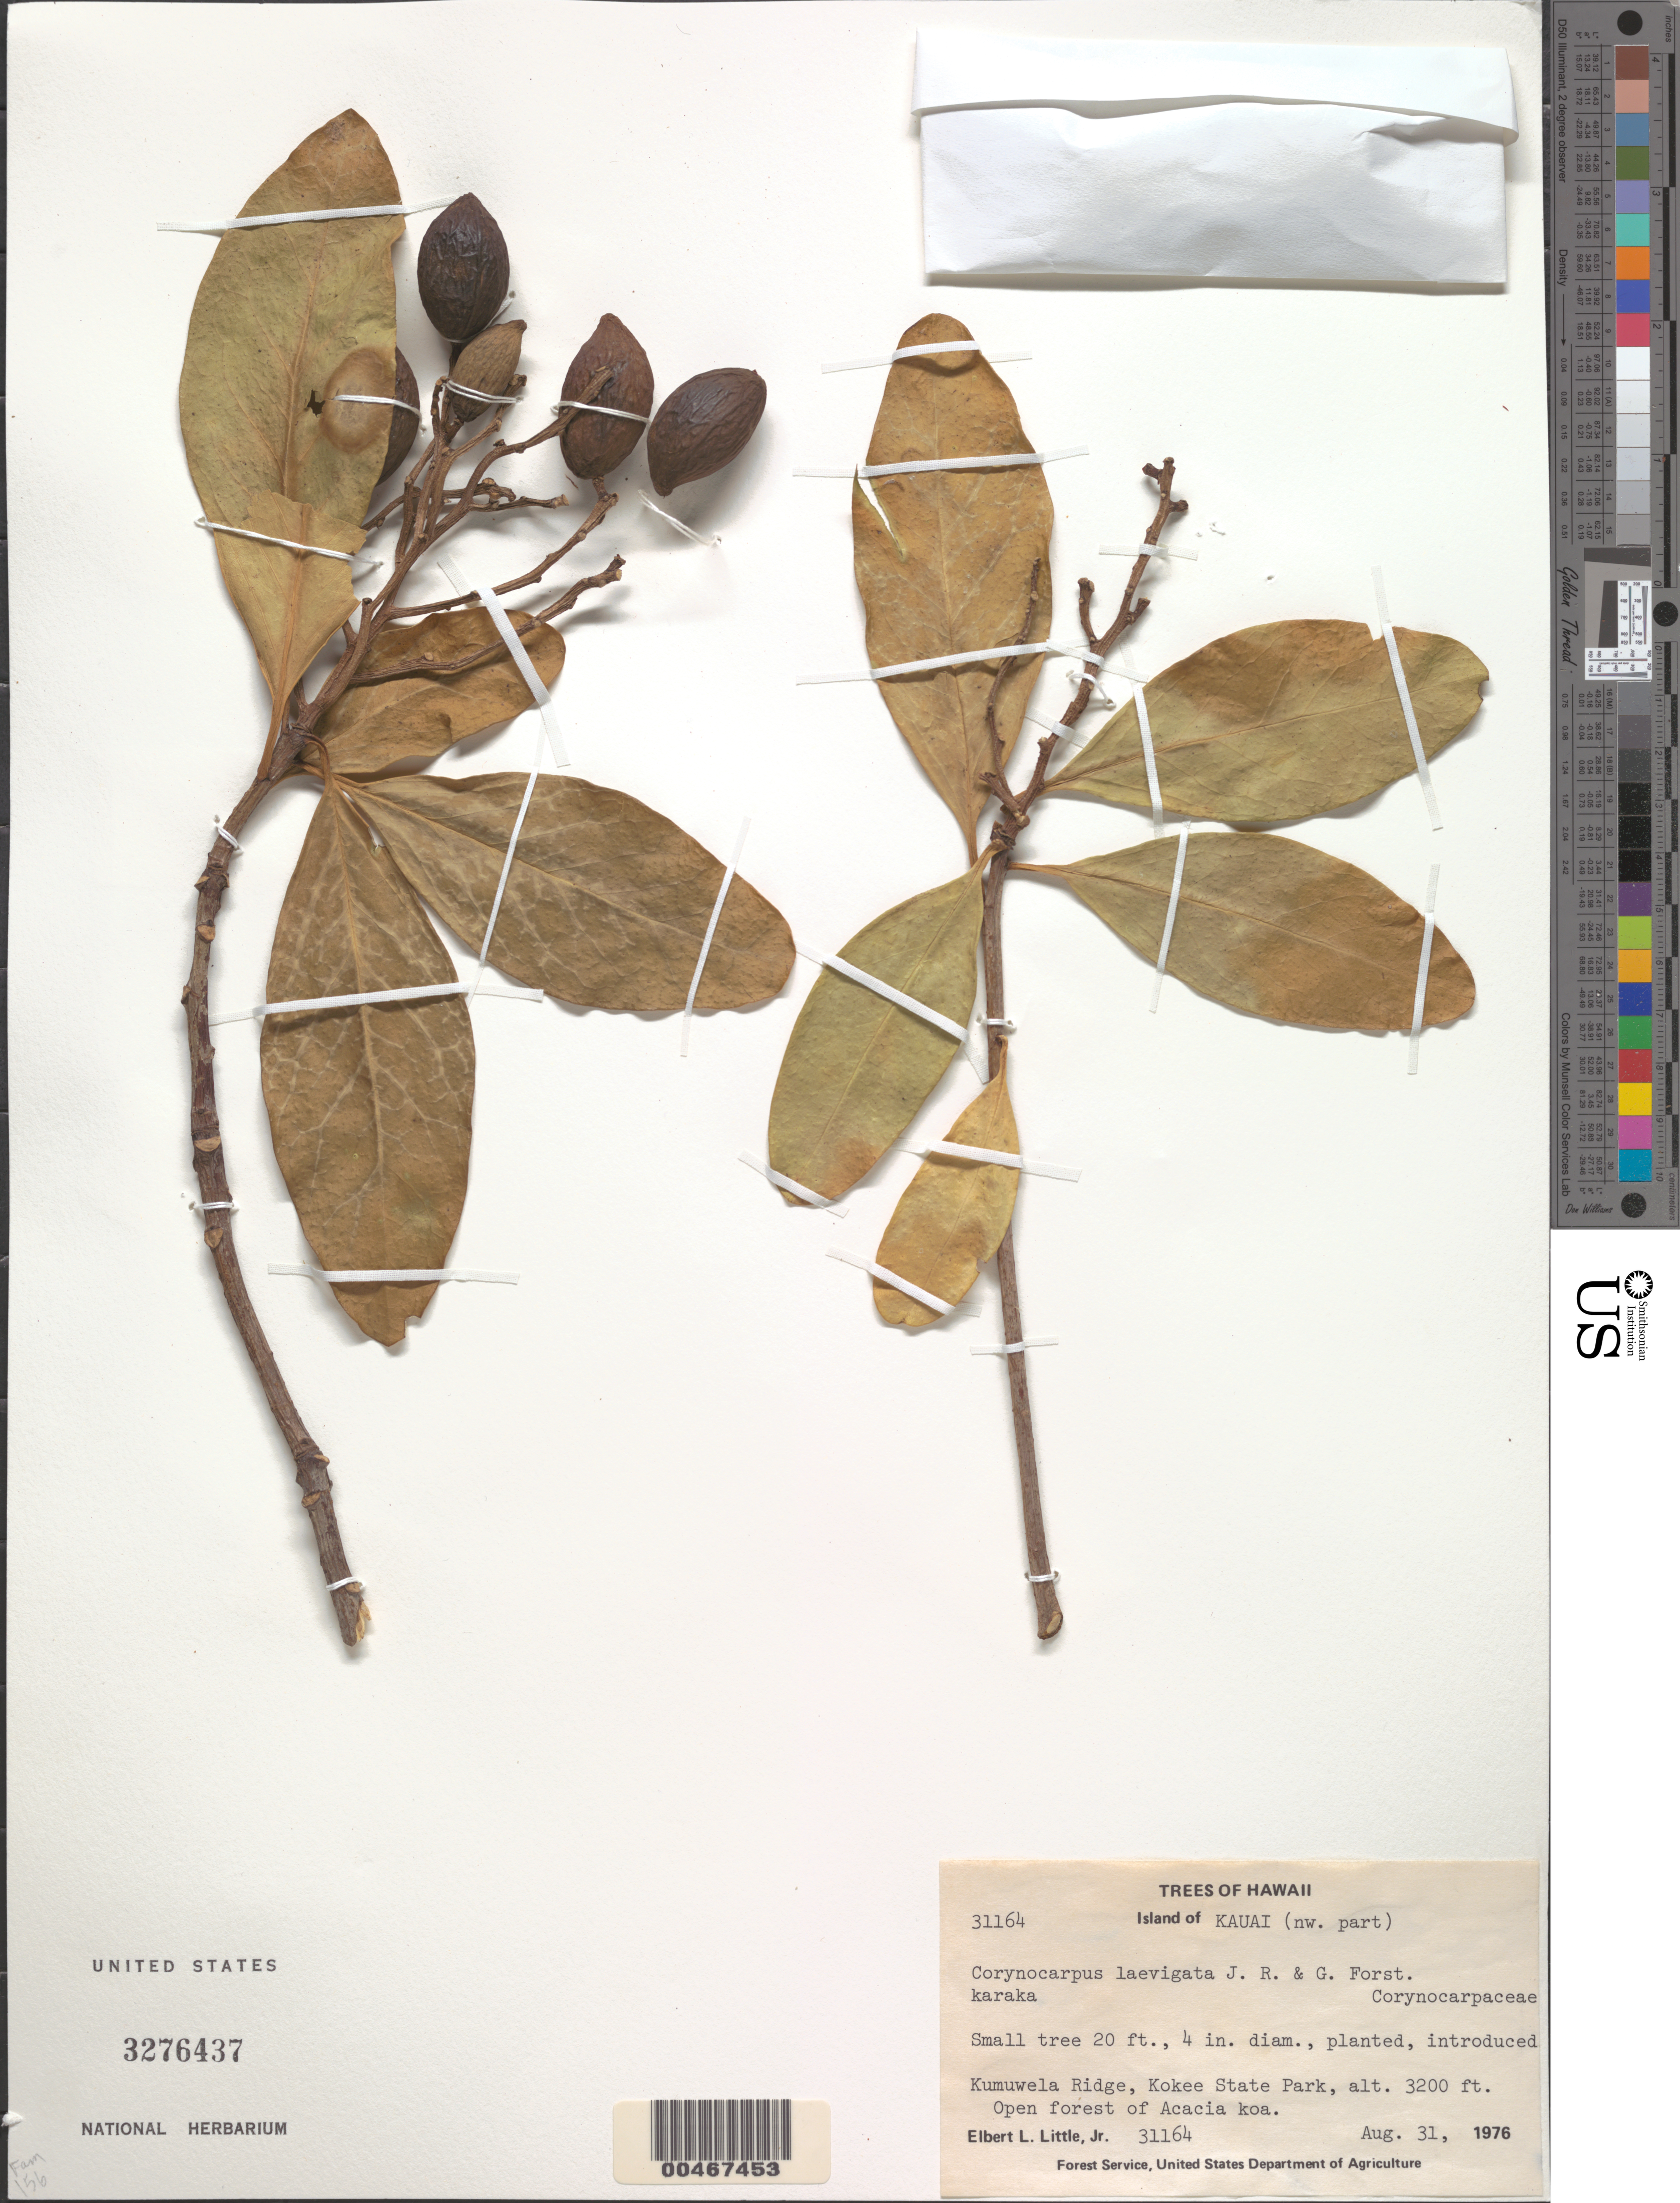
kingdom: Plantae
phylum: Tracheophyta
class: Magnoliopsida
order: Cucurbitales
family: Corynocarpaceae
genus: Corynocarpus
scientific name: Corynocarpus laevigatus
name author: J.R. Forst. & G. Forst.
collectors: E. L. Little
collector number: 31164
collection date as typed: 31 Aug 1976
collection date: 1976-08-31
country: United States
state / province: Hawaii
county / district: Kauai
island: Kaua'i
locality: Kumuwela ridge, Kokee State Park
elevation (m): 975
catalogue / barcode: US 3276437